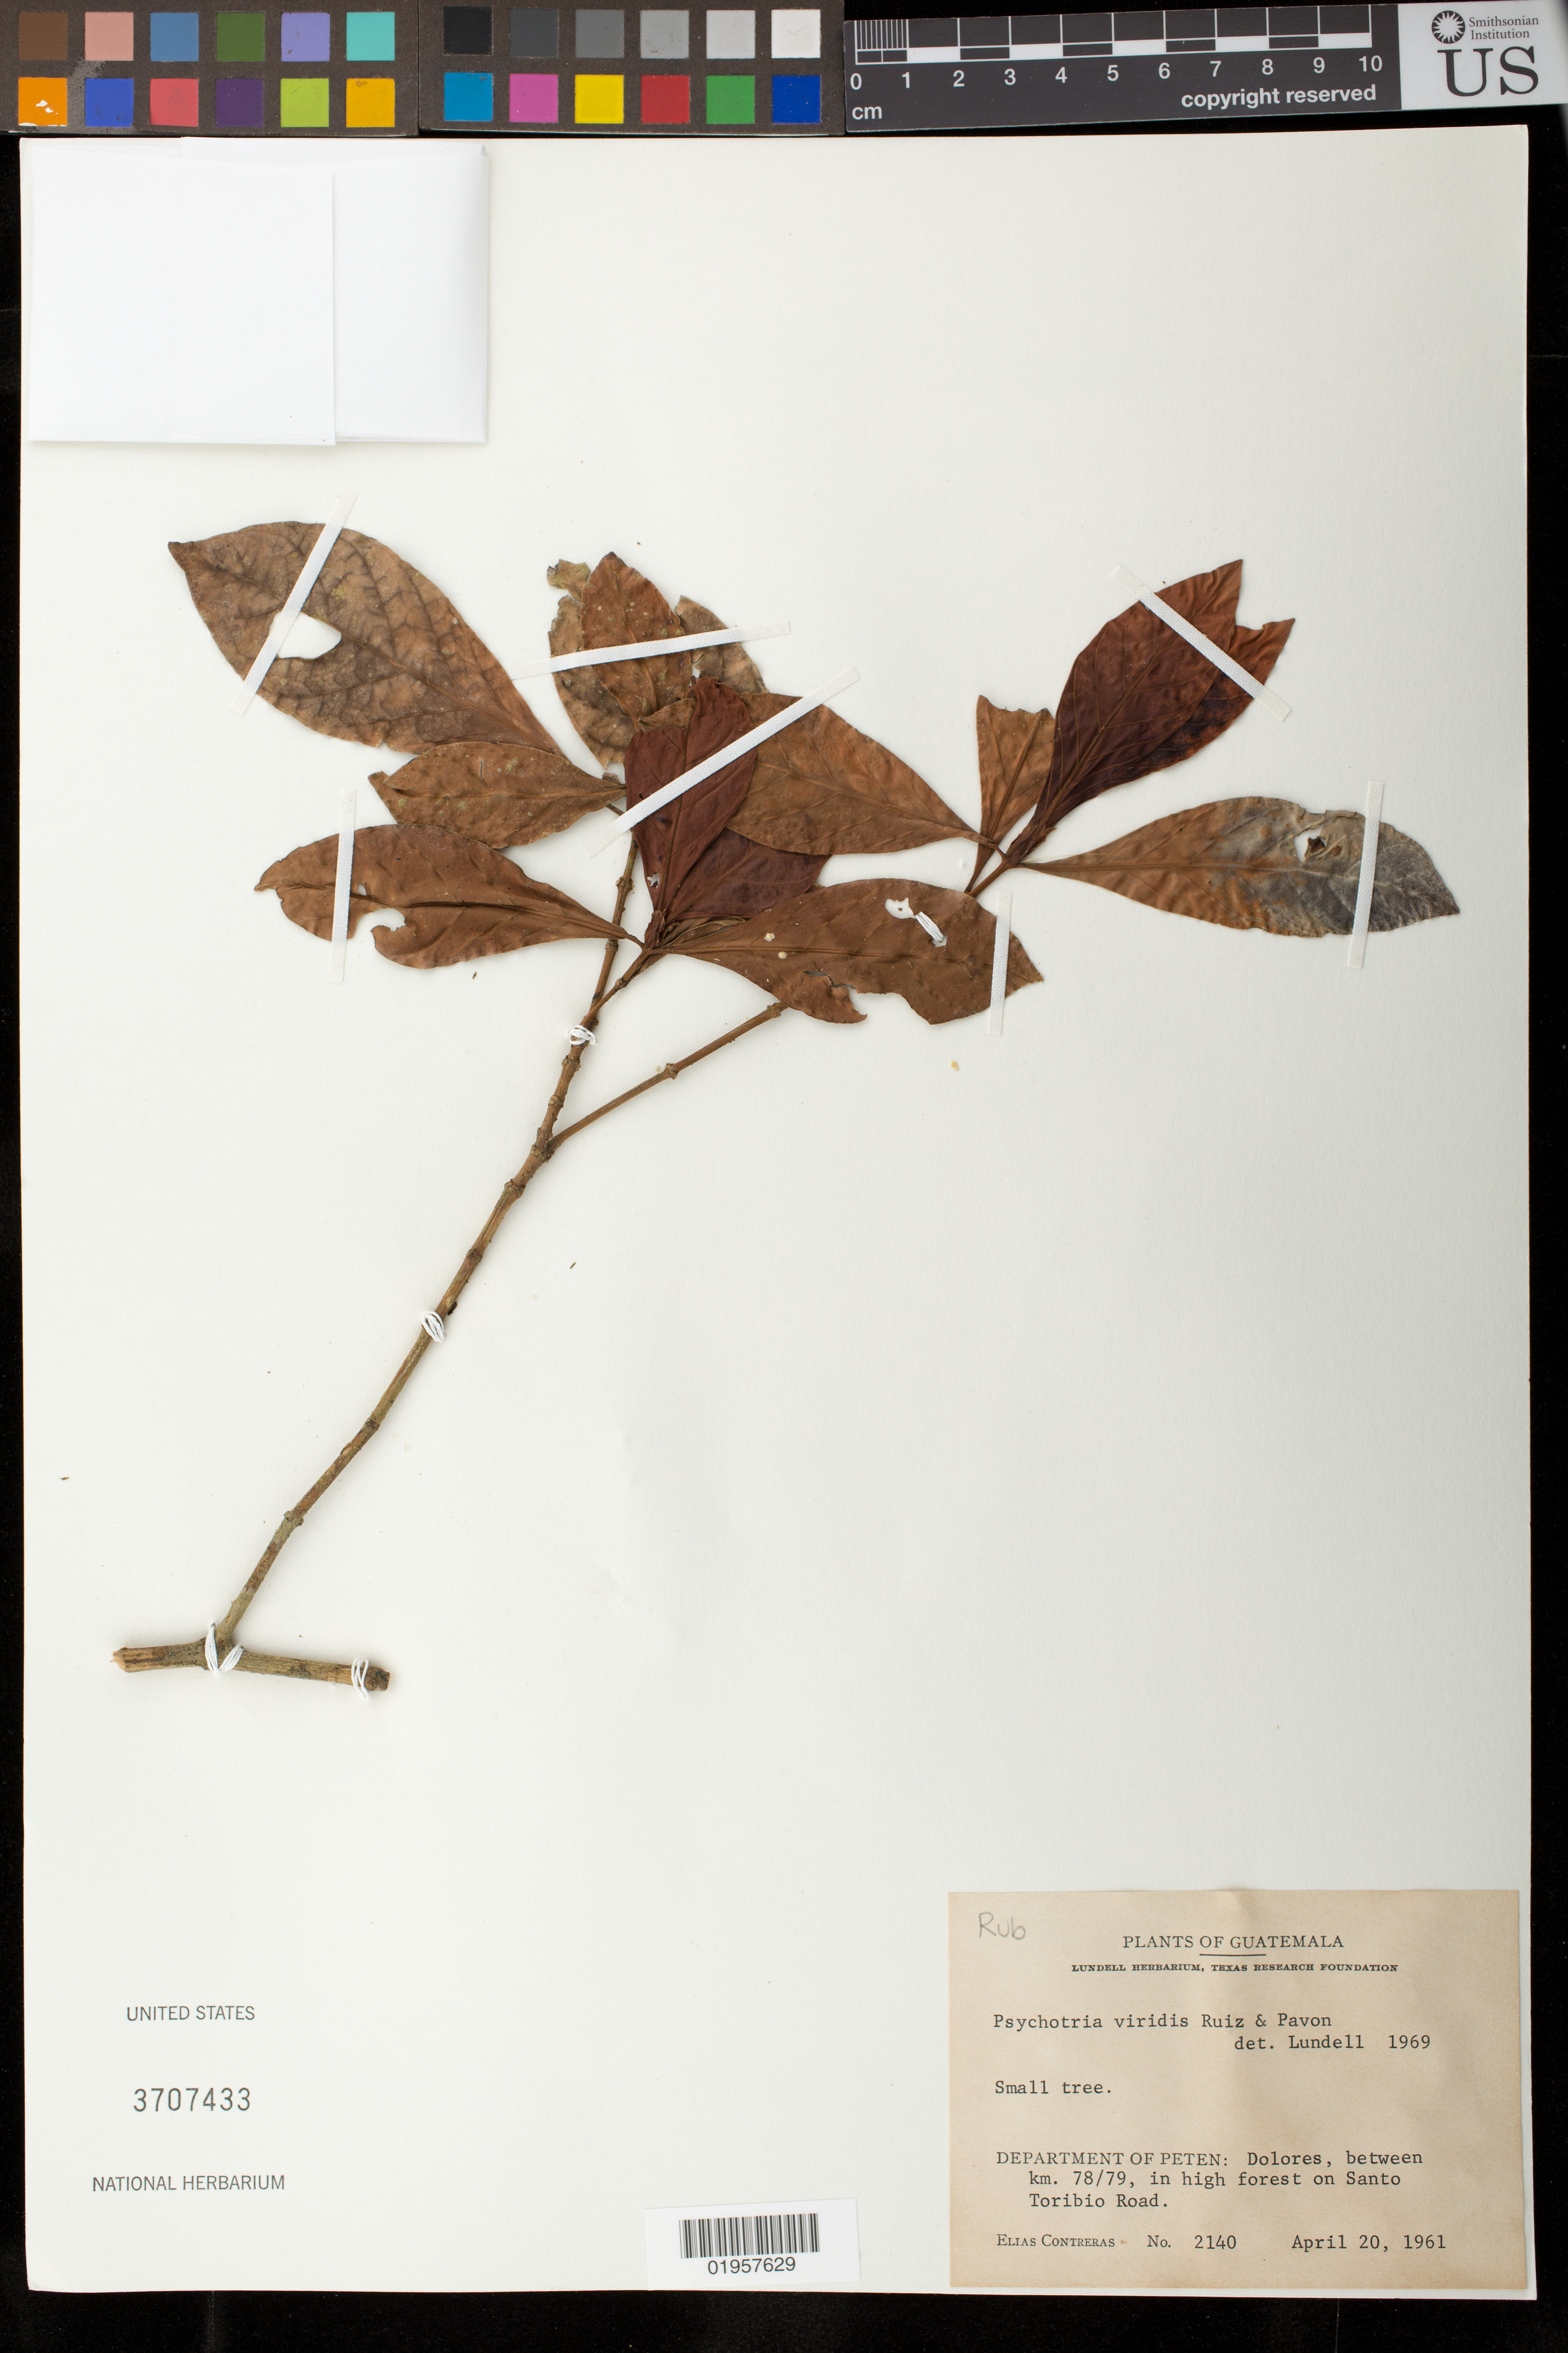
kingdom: Plantae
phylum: Tracheophyta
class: Magnoliopsida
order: Gentianales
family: Rubiaceae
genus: Psychotria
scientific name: Psychotria viridis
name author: Ruiz & Pav.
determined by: Lundell, C. L.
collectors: E. Contreras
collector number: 2140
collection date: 1961-04-20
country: Guatemala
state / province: El Petén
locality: Dolores, between km 78/79, on Santo Toribio Road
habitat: In high forest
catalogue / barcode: US 3707433